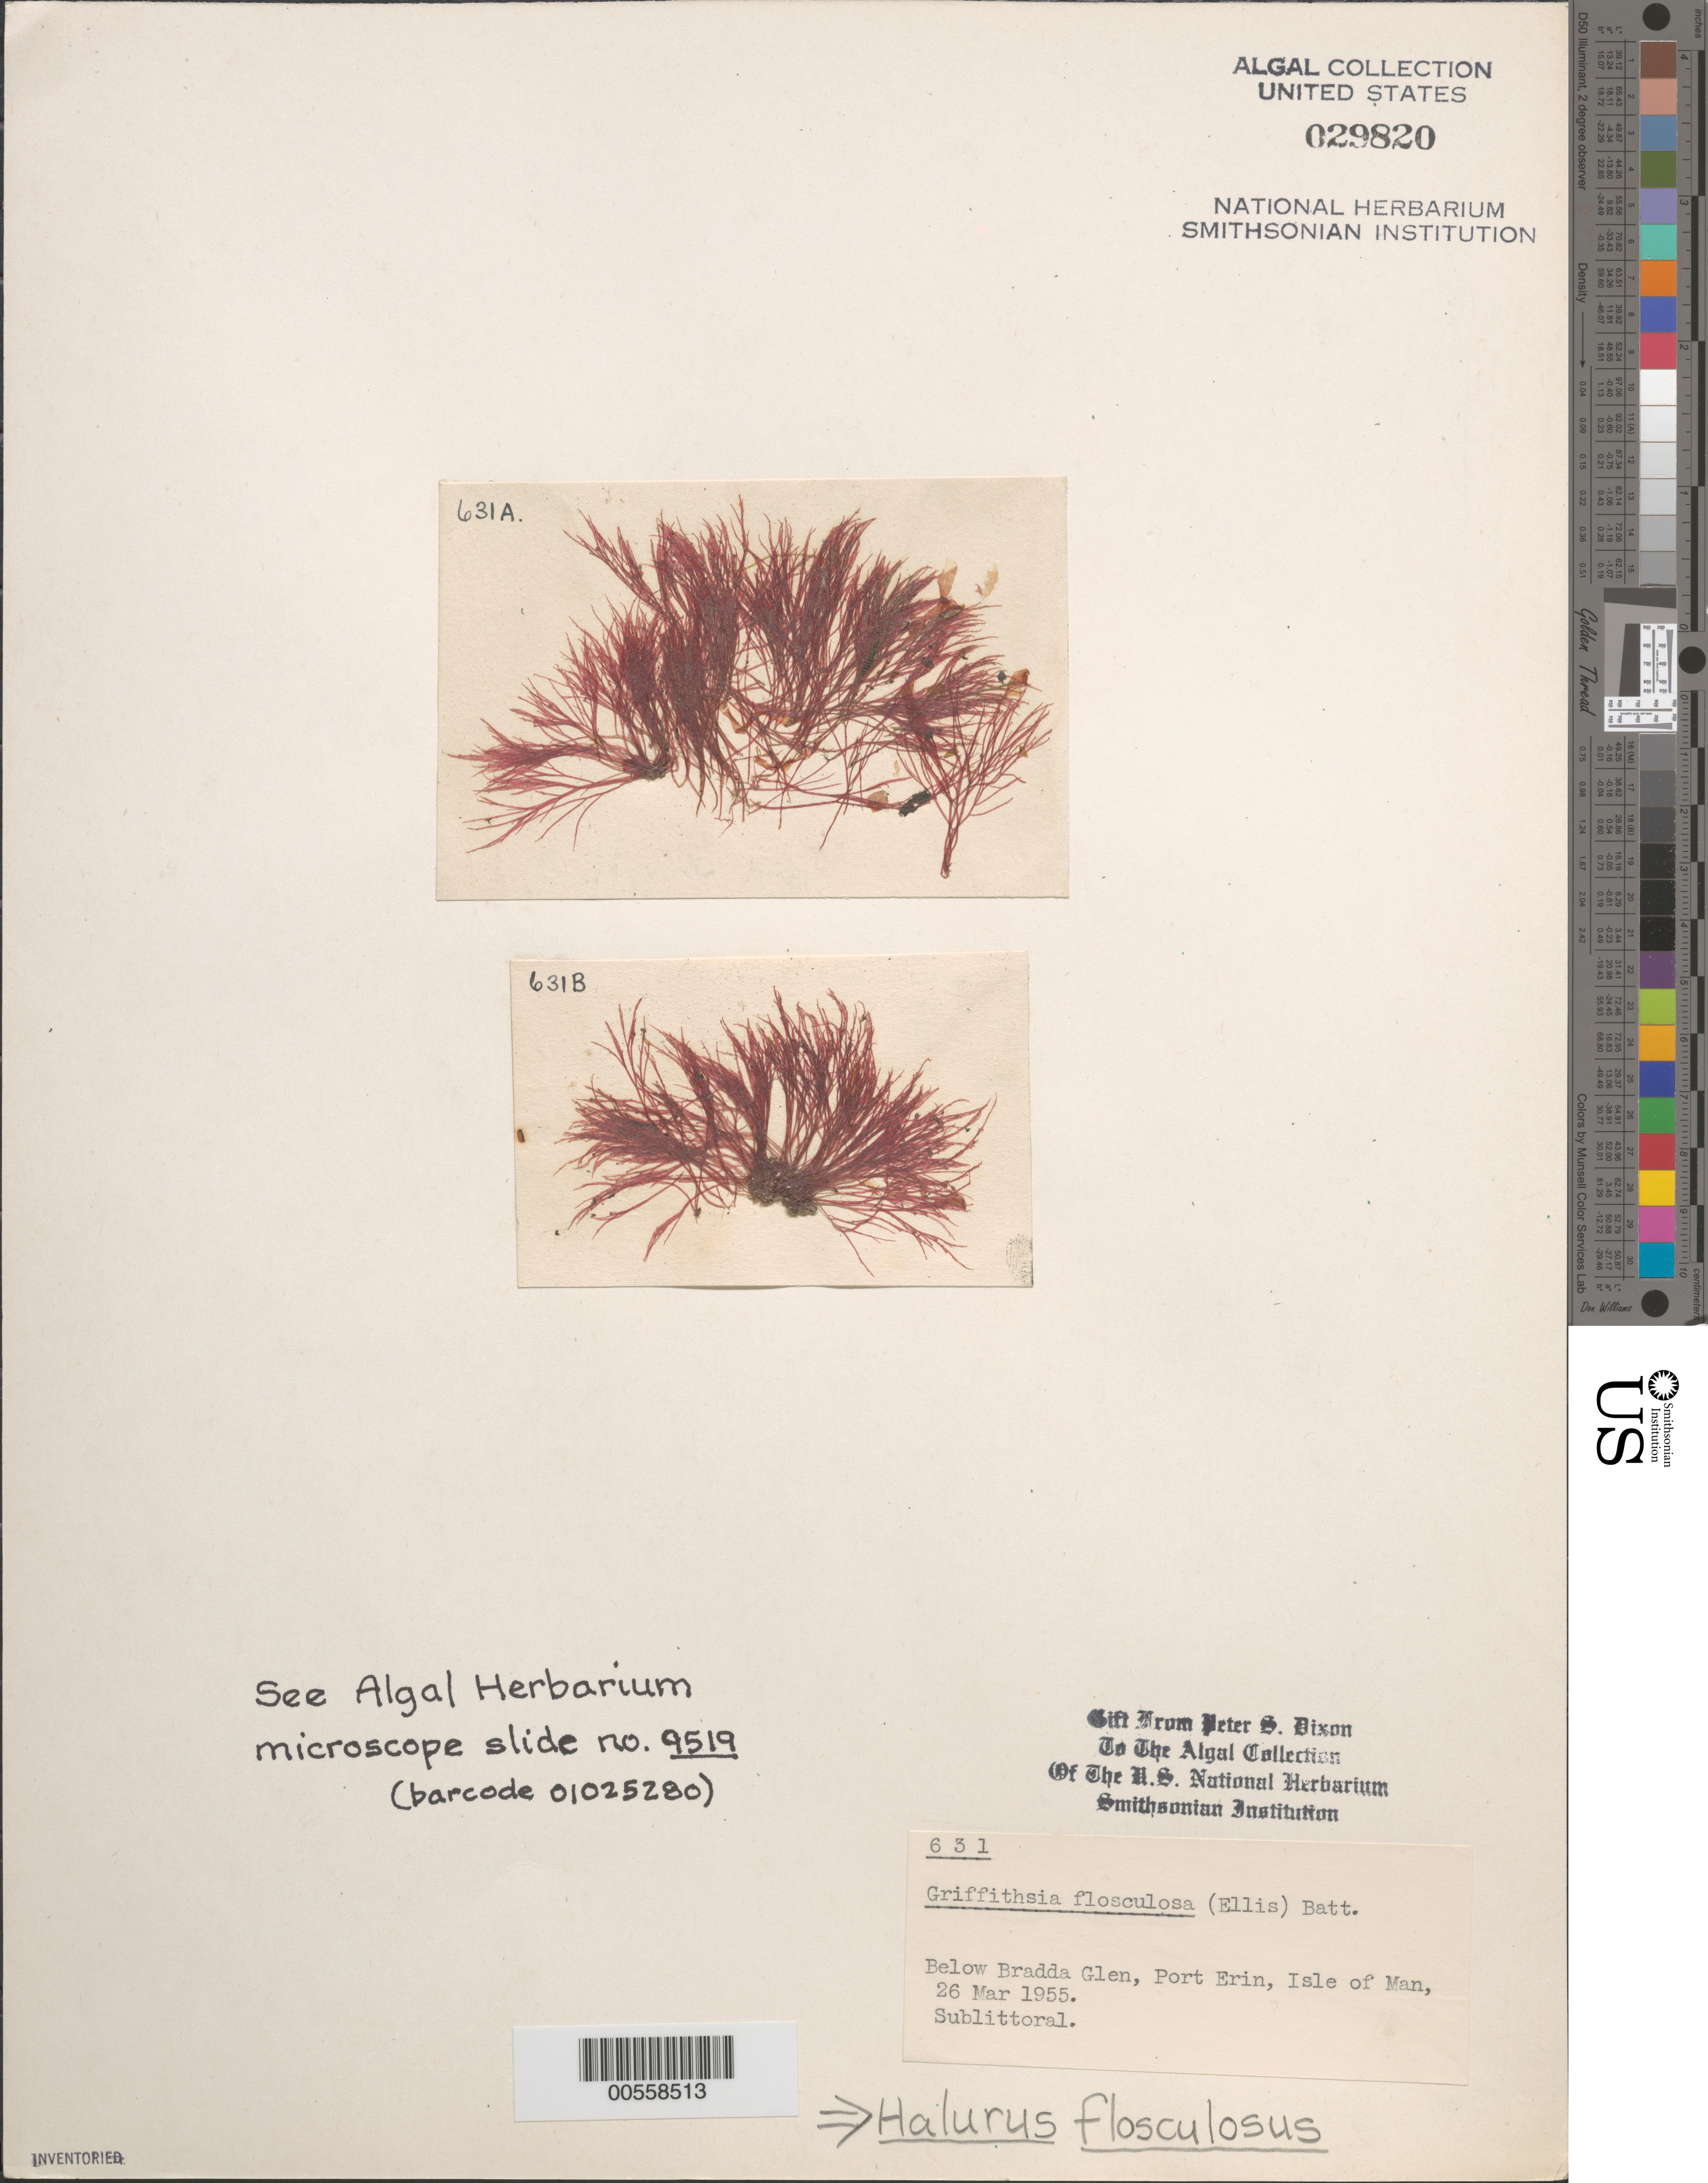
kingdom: Plantae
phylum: Rhodophyta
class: Florideophyceae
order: Ceramiales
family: Wrangeliaceae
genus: Halurus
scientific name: Halurus flosculosus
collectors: P. S. Dixon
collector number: PSD 631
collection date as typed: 26 Mar 1955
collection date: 1955-03-26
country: United Kingdom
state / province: England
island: Isle of Man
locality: Port Erin, below Bradda Glen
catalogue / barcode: US 29820